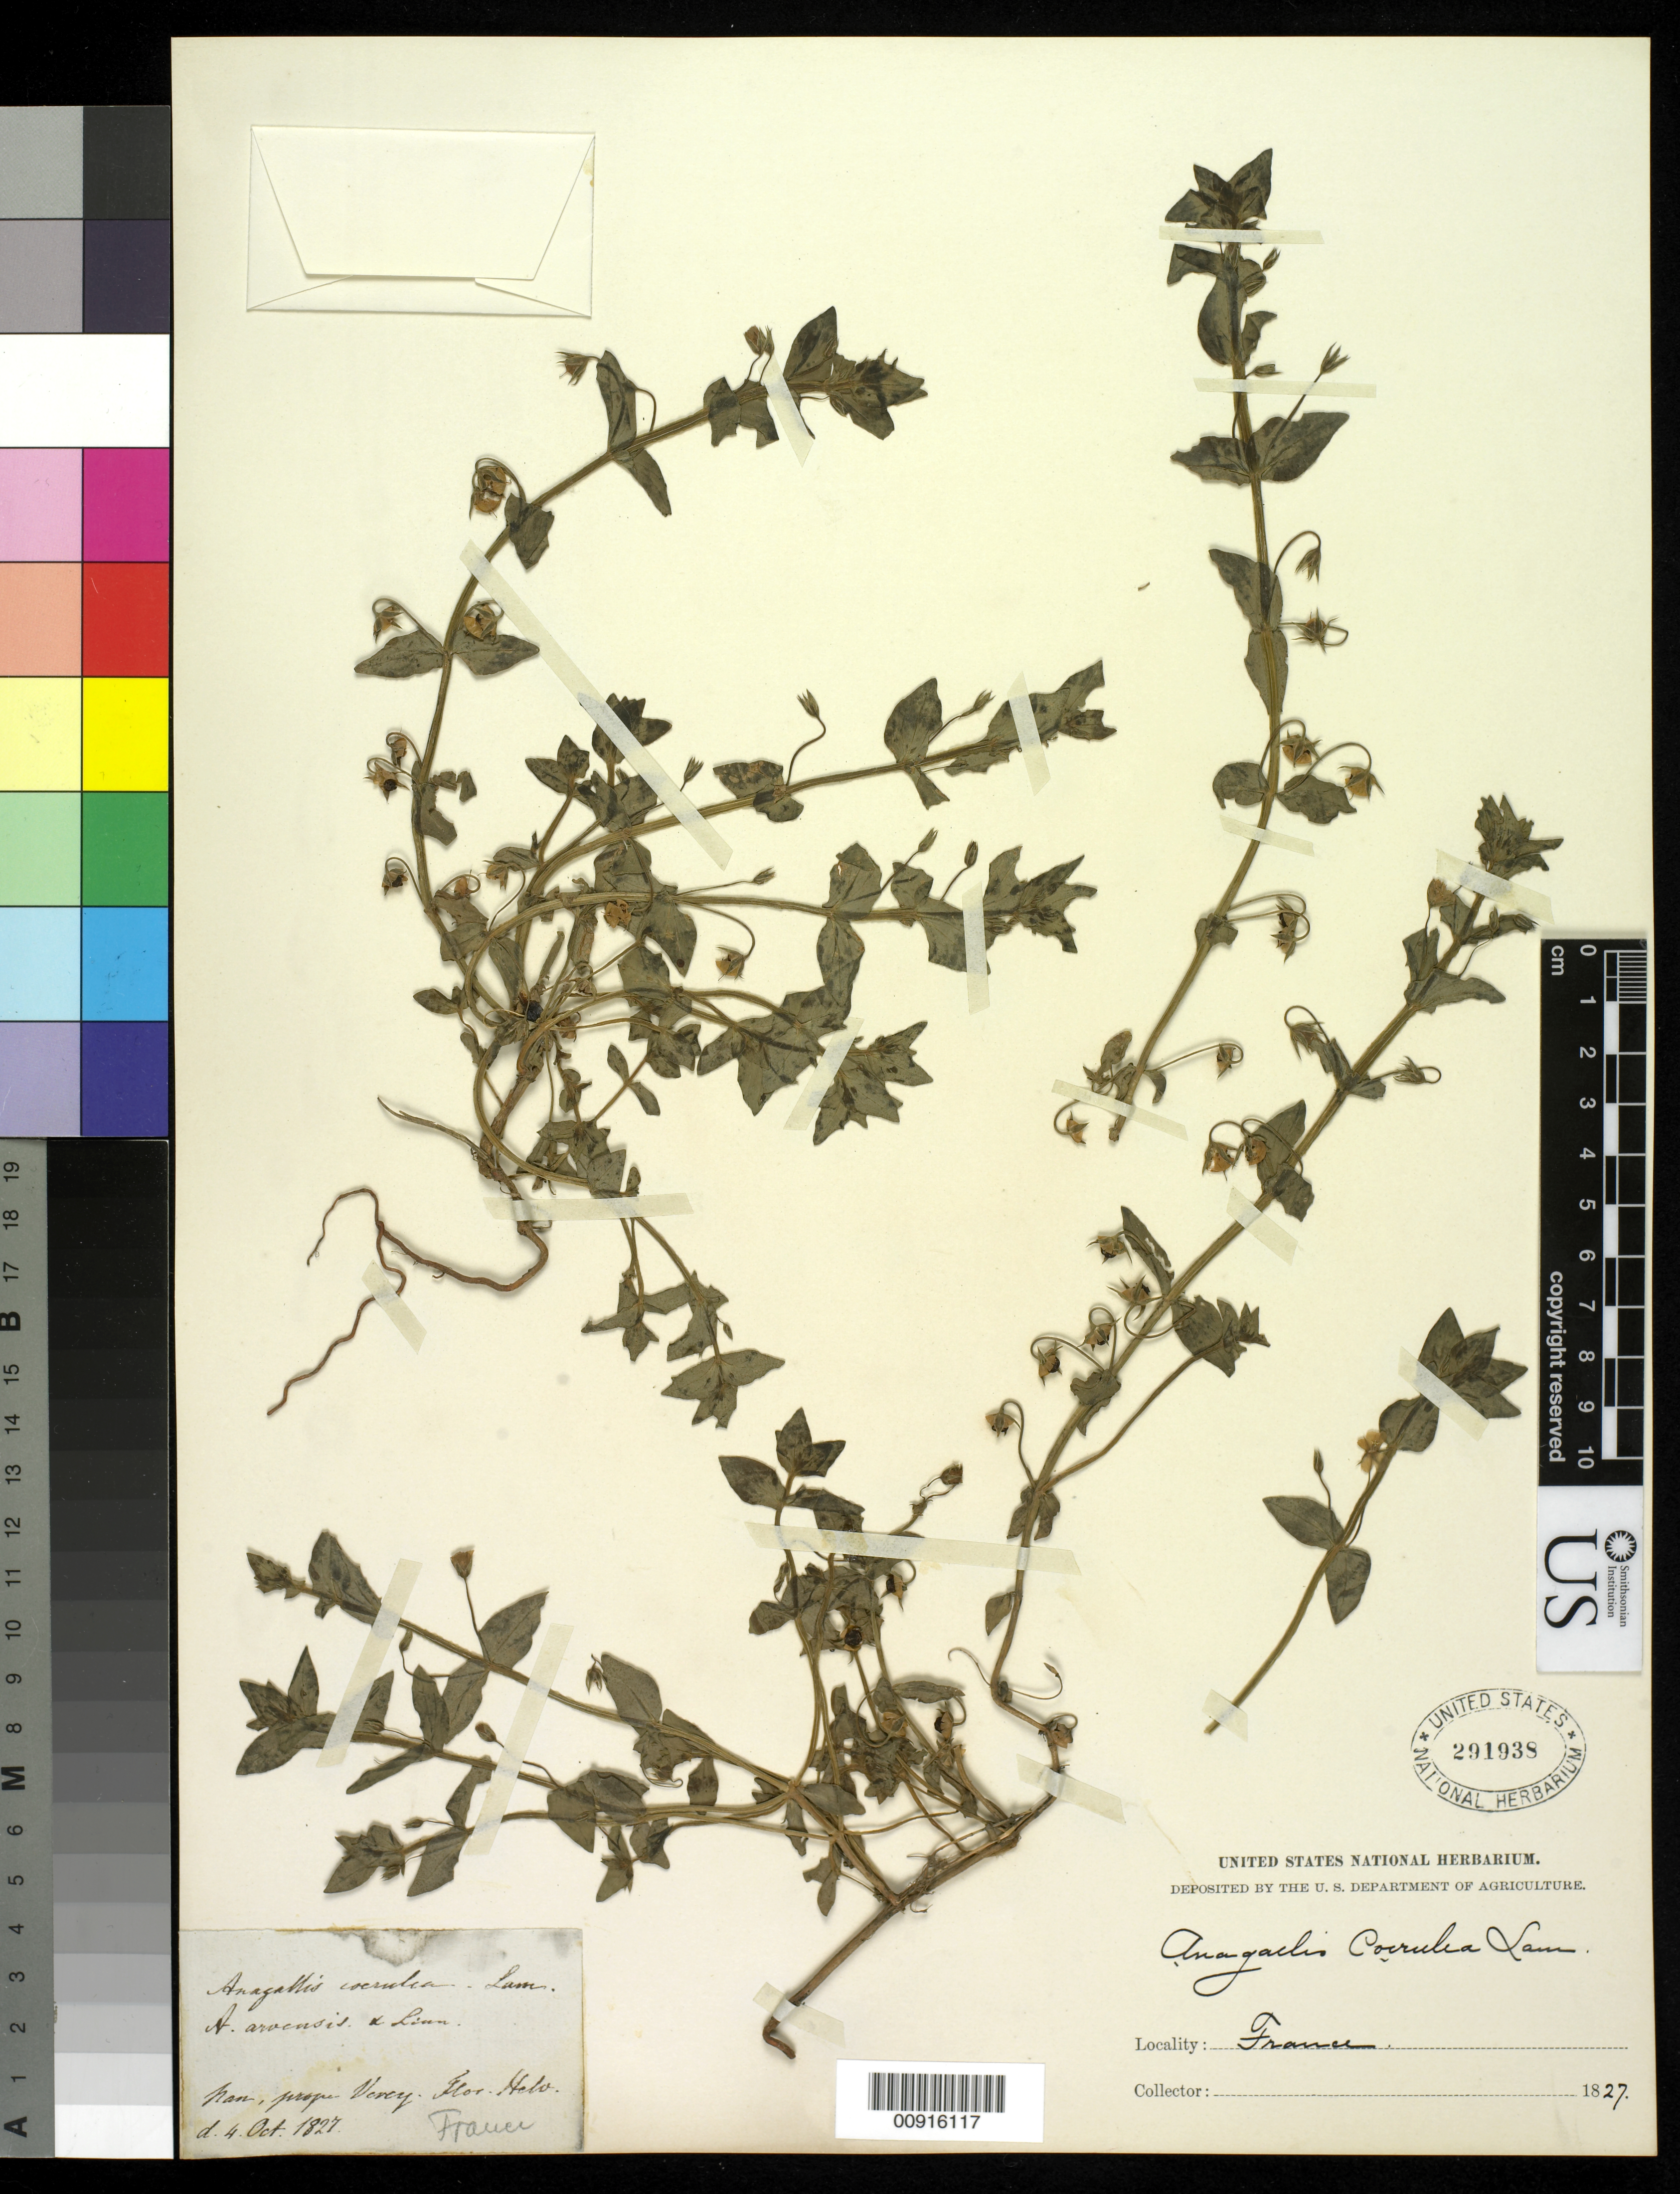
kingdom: Plantae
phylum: Tracheophyta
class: Magnoliopsida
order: Ericales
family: Primulaceae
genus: Anagallis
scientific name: Anagallis caerulea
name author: L.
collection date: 1827-10-04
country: France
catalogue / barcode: US 291938